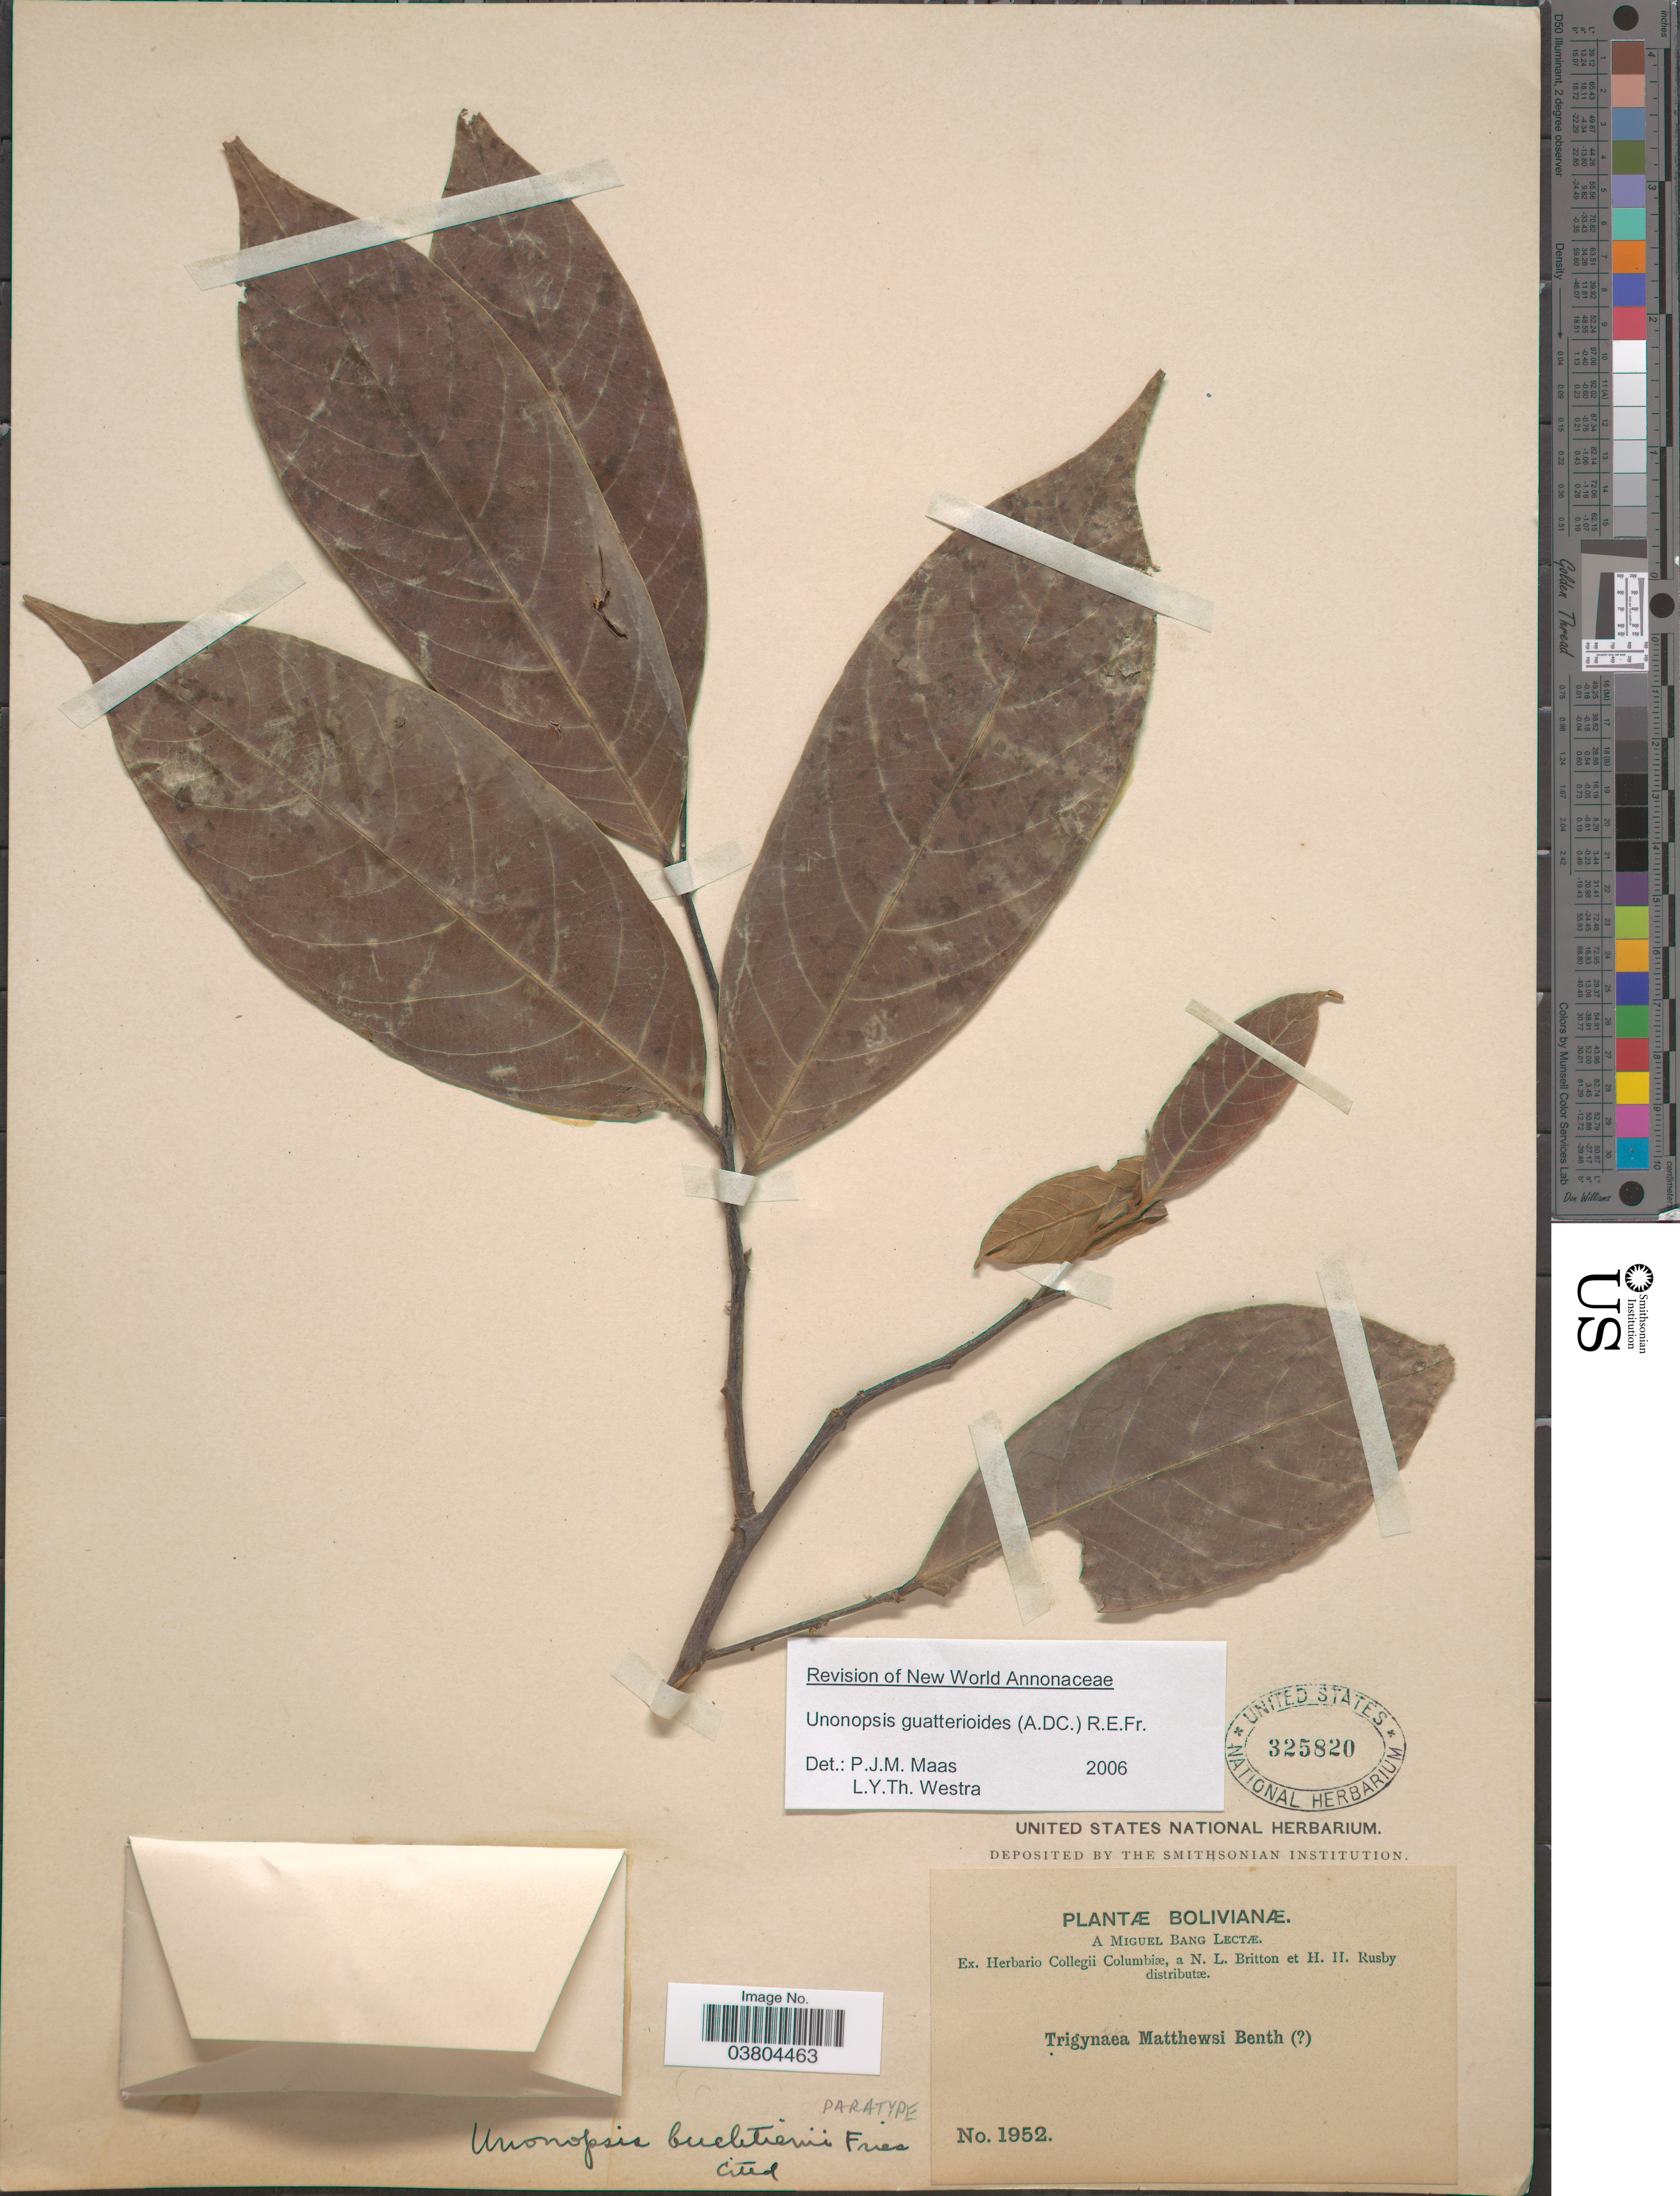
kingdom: Plantae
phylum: Tracheophyta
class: Magnoliopsida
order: Magnoliales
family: Annonaceae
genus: Unonopsis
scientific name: Unonopsis guatterioides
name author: (A. DC.) R.E. Fr.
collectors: M. Bang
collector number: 1952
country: Bolivia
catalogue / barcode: US 325820